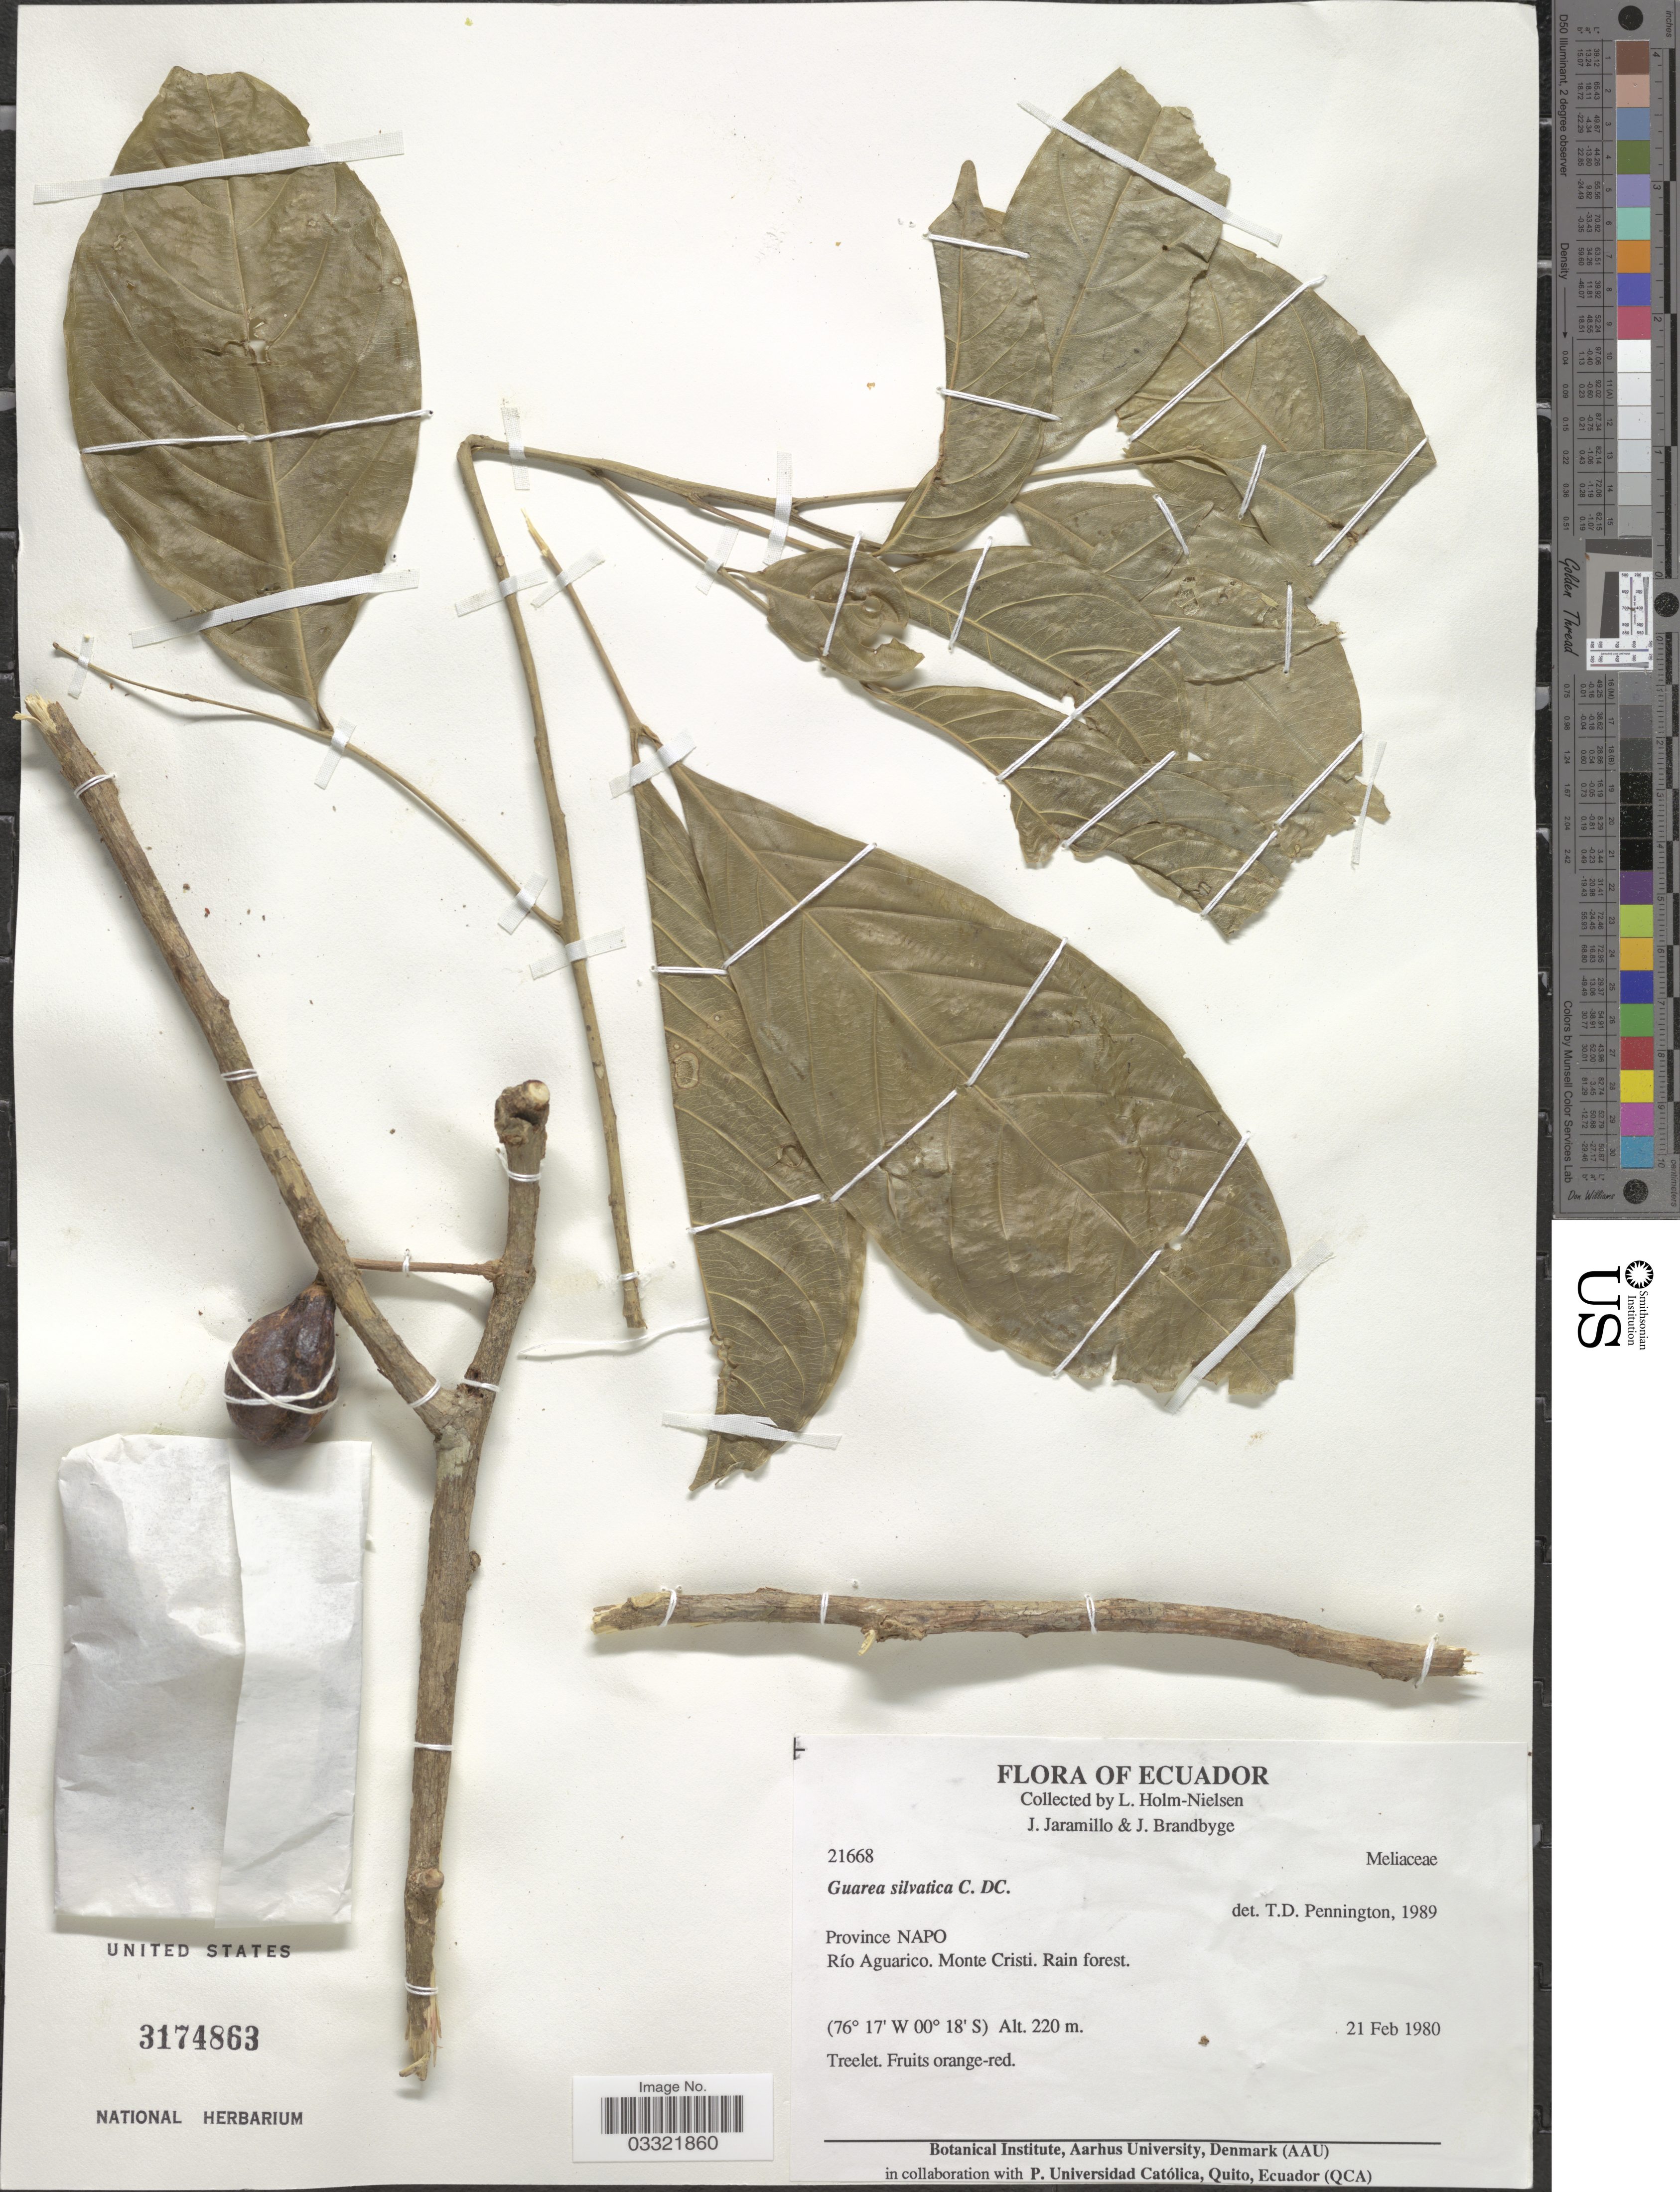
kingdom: Plantae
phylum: Tracheophyta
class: Magnoliopsida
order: Sapindales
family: Meliaceae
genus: Guarea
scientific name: Guarea silvatica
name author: C. DC.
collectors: L. Holm-Nielsen, J. Jaramillo & J. Brandbyge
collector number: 21668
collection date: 1980-02-21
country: Ecuador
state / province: Napo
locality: Río Aguarico. Monte Cristi.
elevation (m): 220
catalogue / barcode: US 3174863